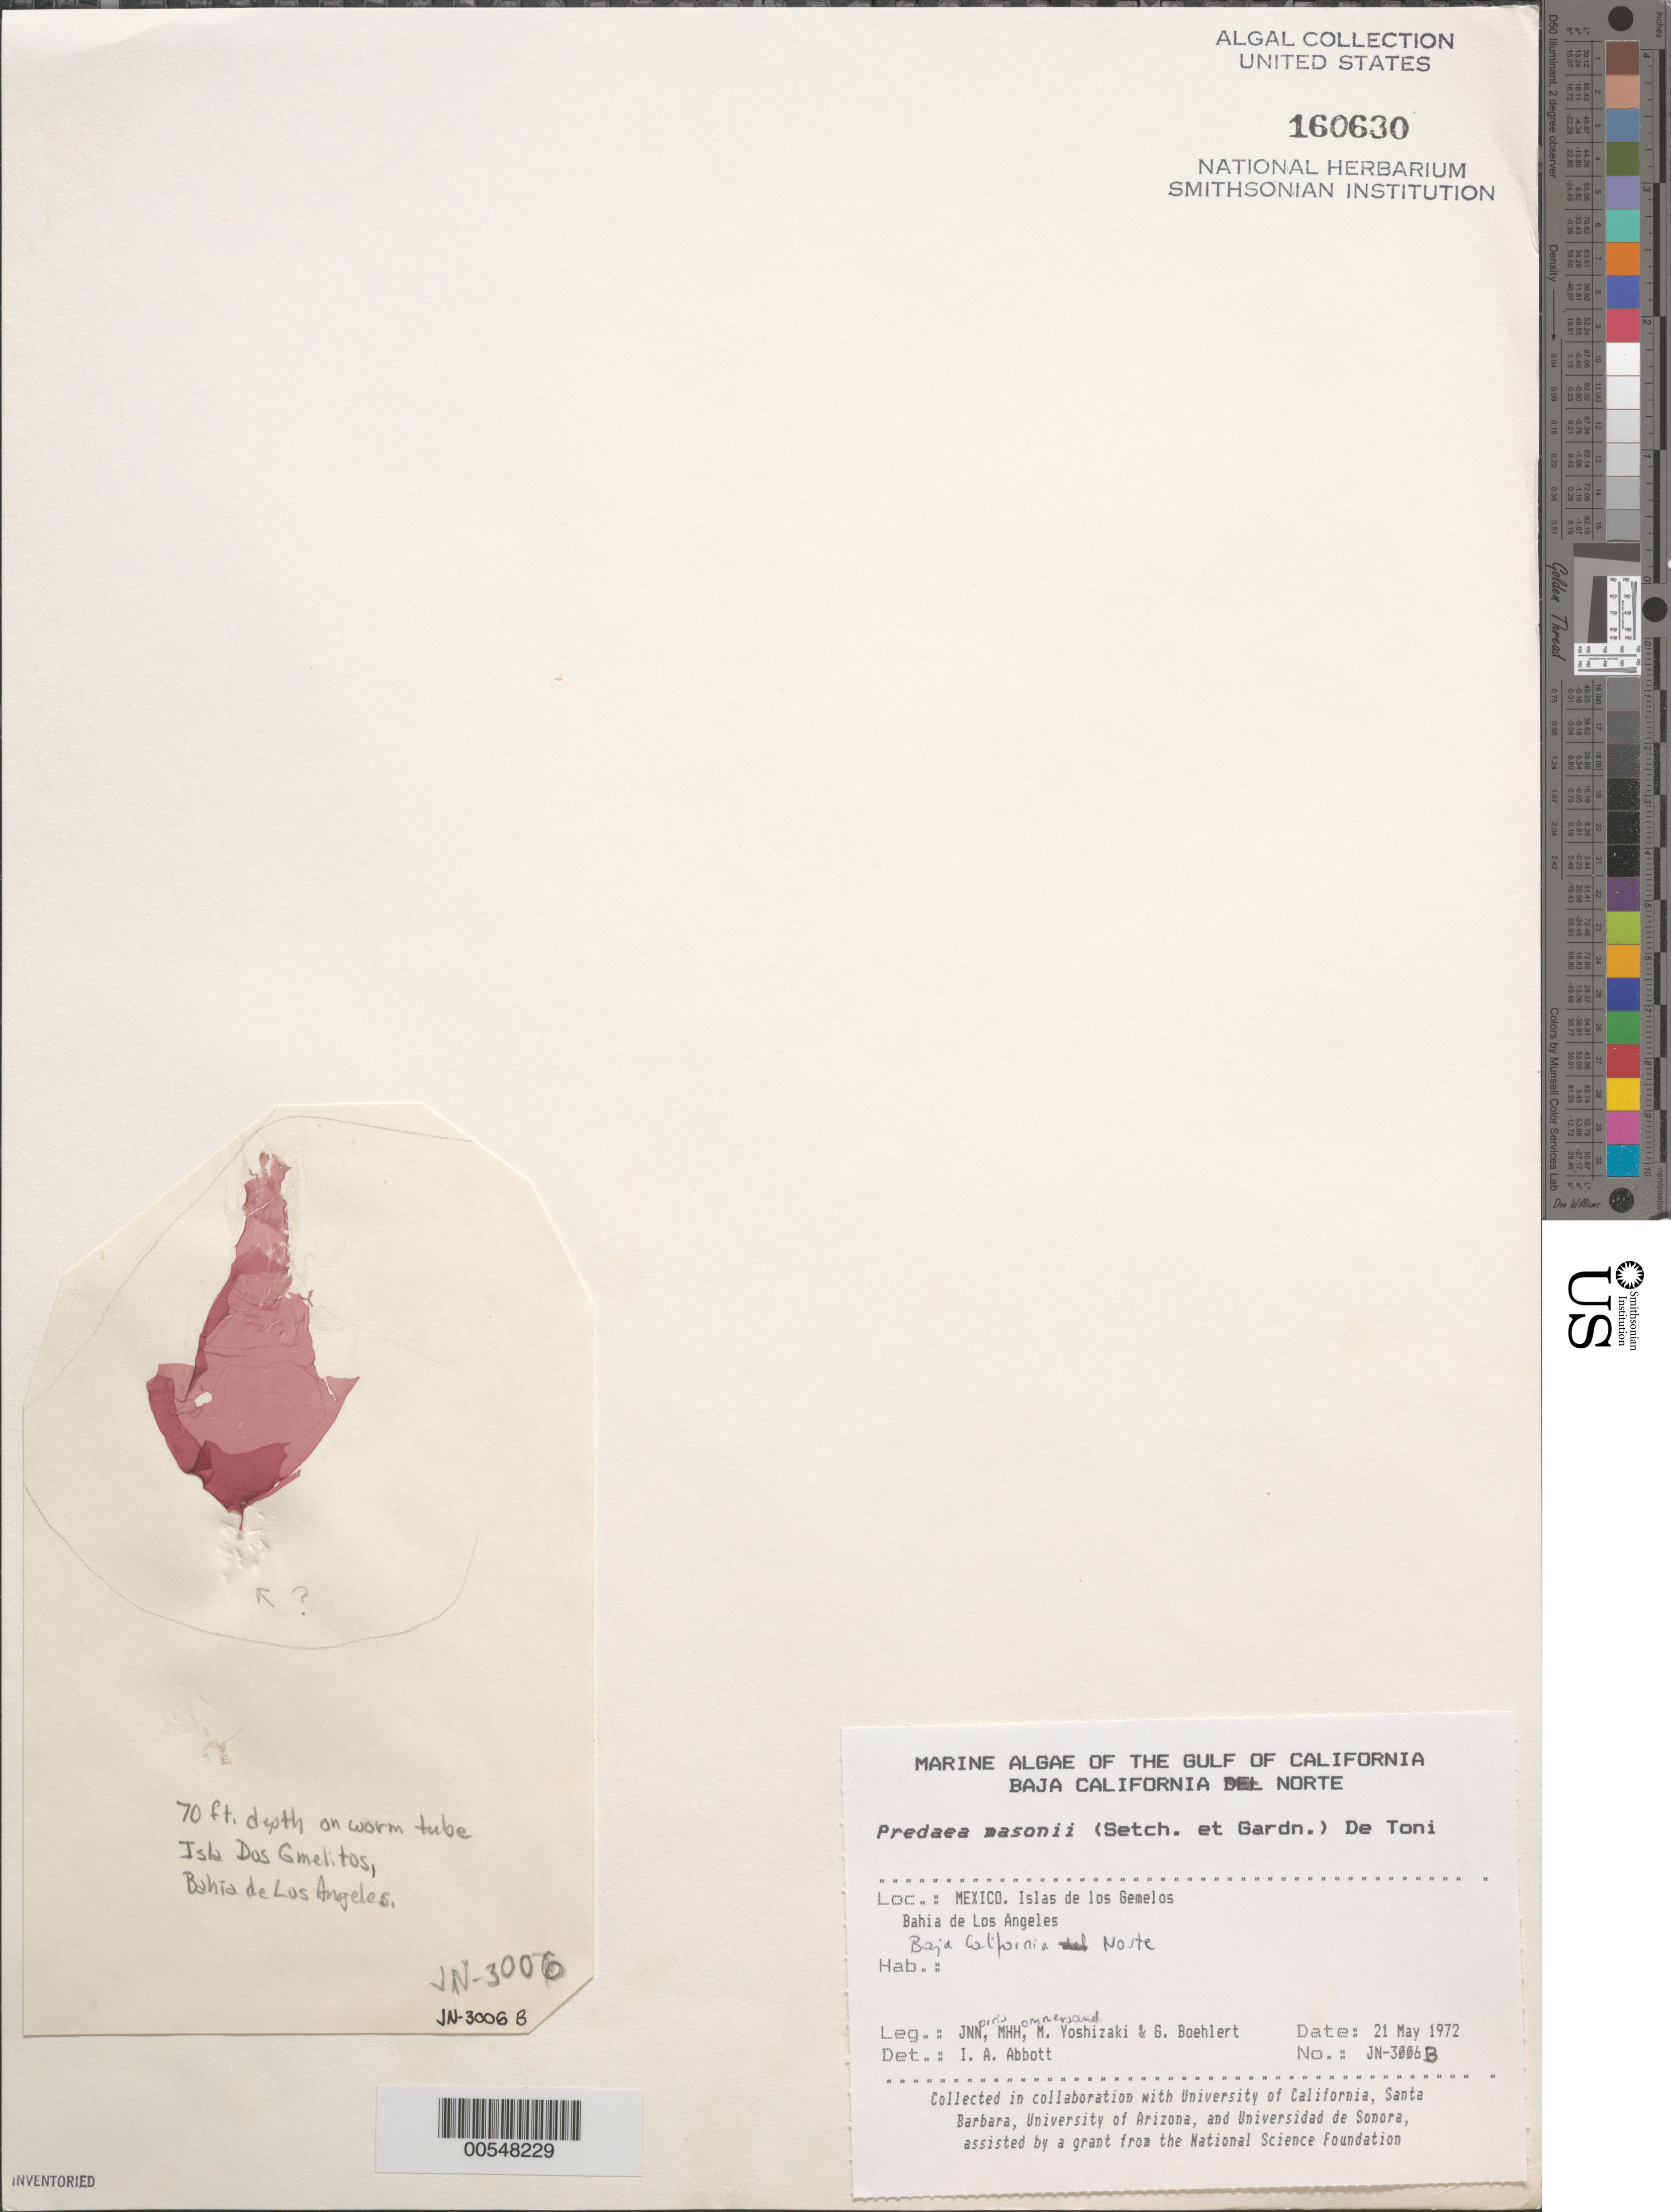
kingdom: Plantae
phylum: Rhodophyta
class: Florideophyceae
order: Nemastomatales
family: Nemastomataceae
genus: Predaea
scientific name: Predaea masonii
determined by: Abbott, Isabella A.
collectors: J. N. Norris, M. H. Hommersand, M. Yoshizaki & G. Boehlert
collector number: JN-3006b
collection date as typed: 21 May 1972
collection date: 1972-05-21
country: Mexico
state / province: Baja California Norte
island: Isla de Los Gemelitos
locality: Bahia de los Angeles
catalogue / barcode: US 160630